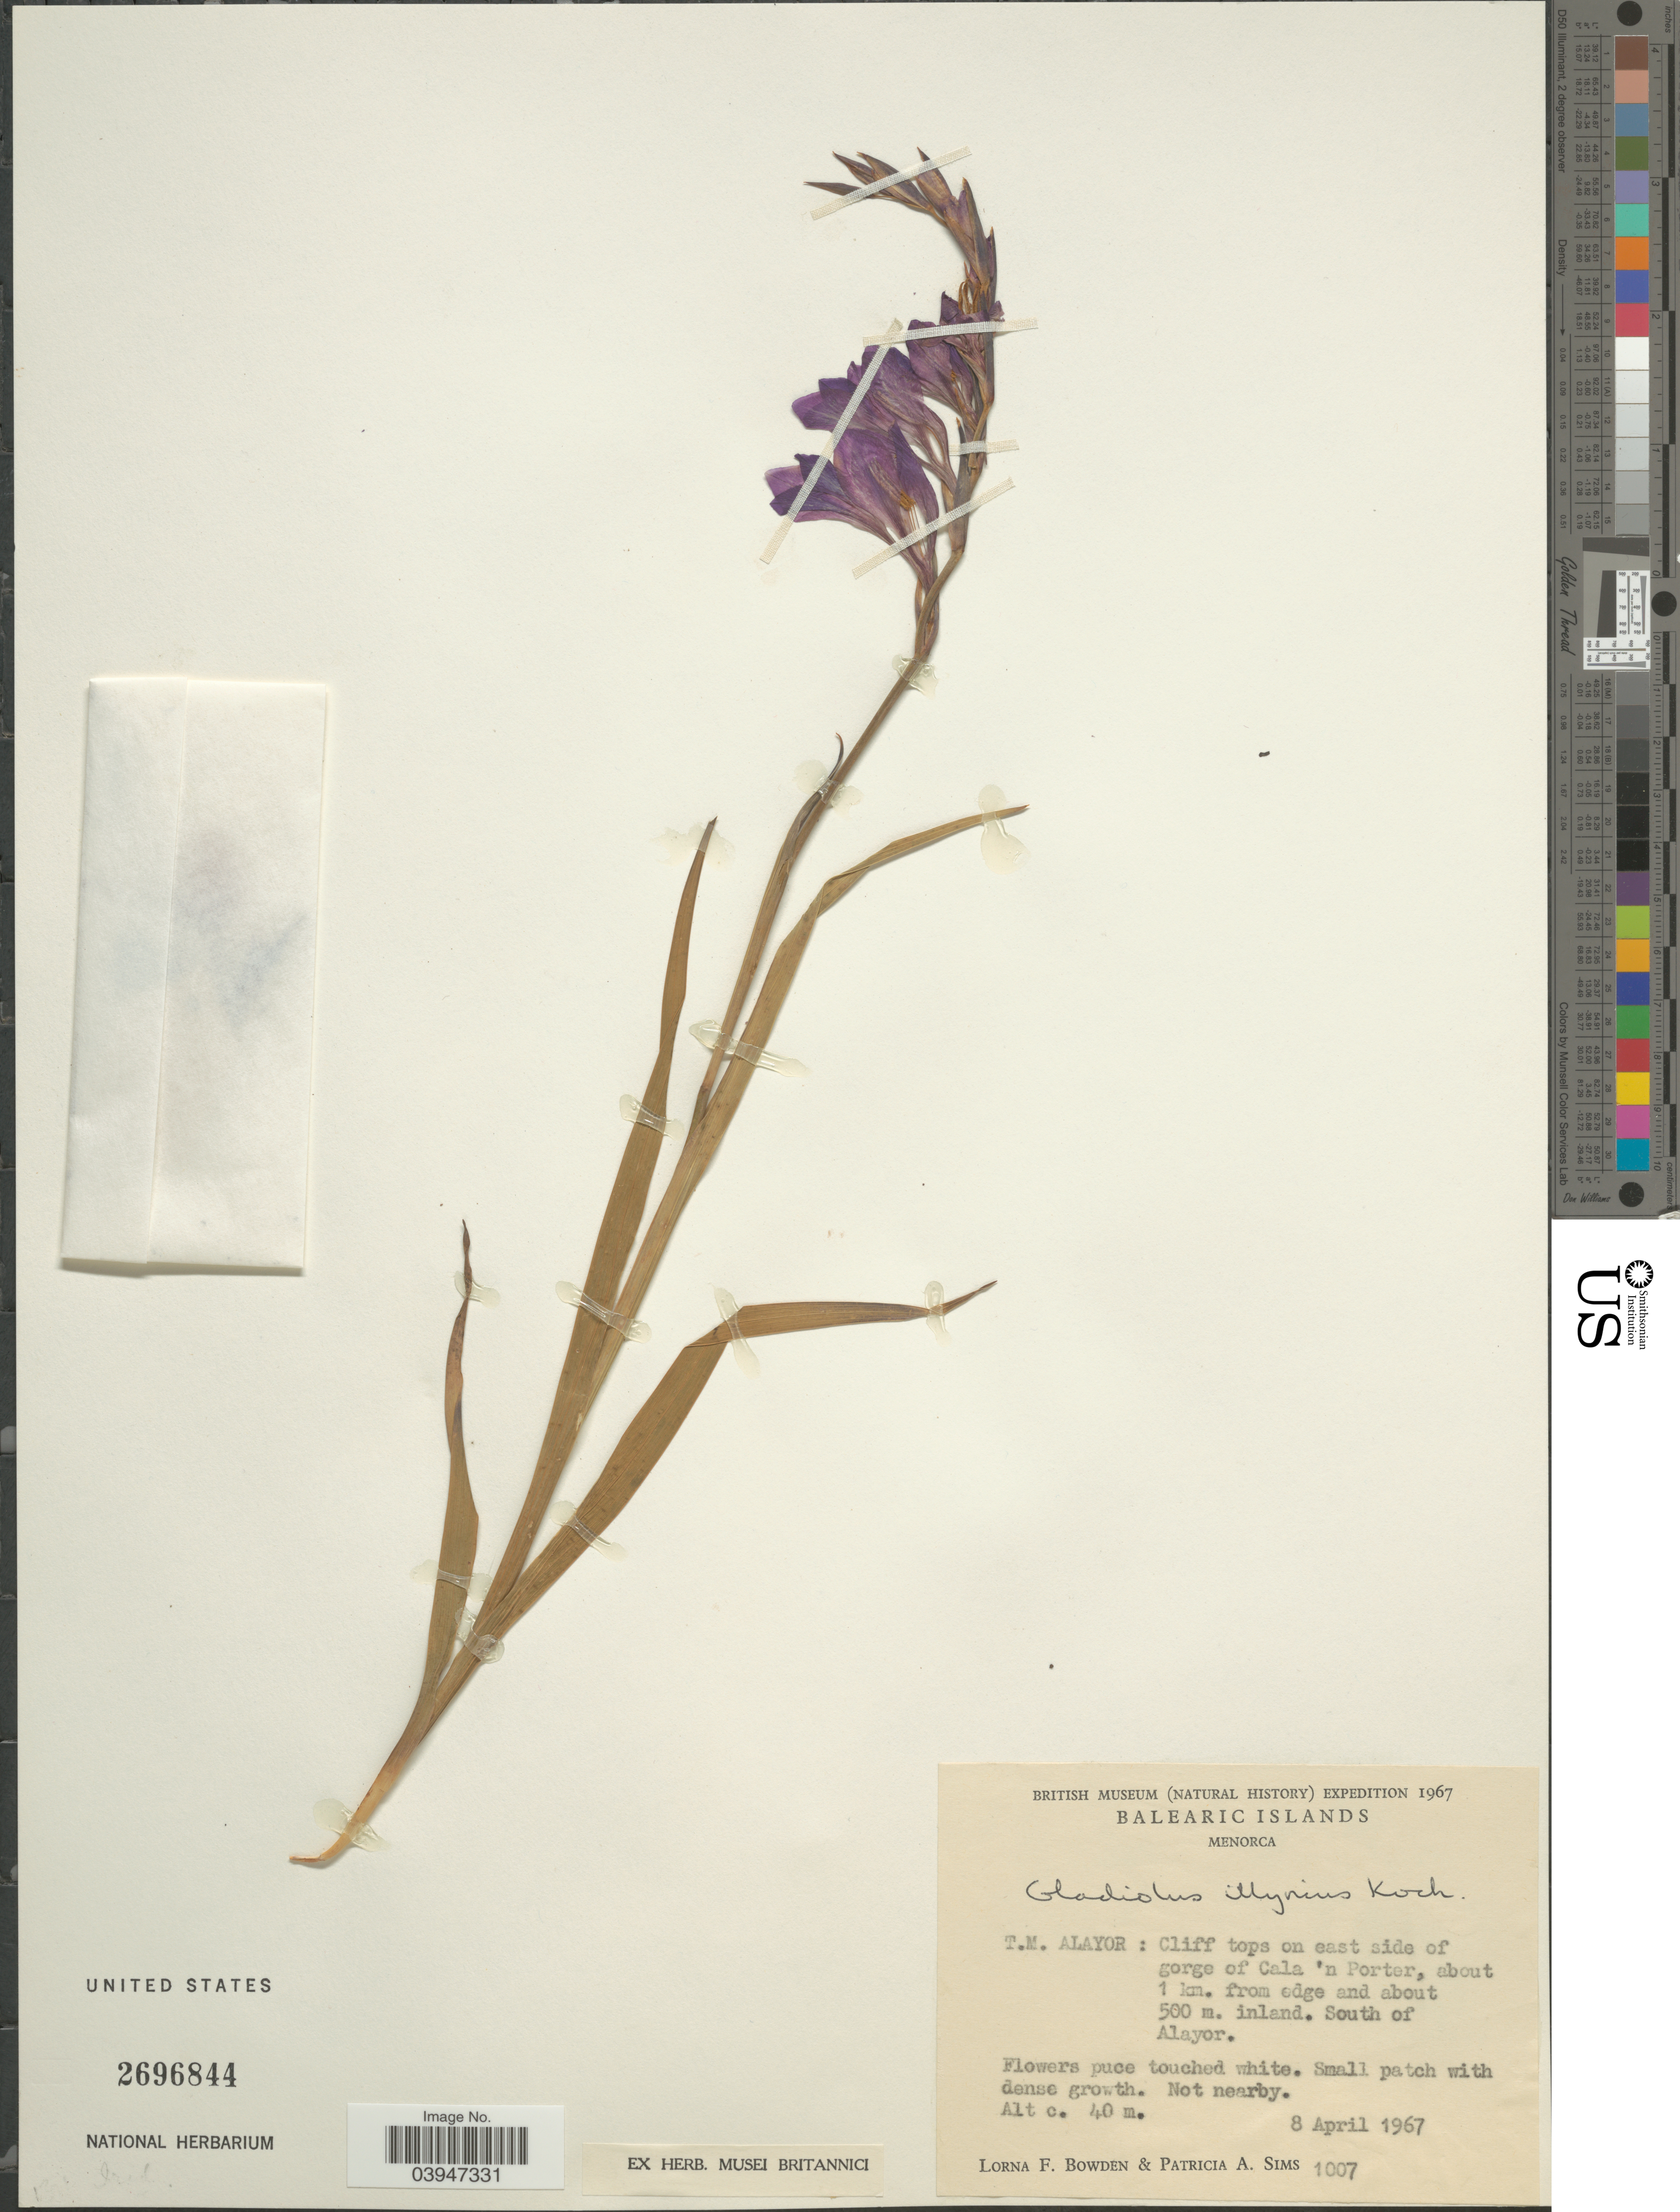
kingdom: Plantae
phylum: Tracheophyta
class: Liliopsida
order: Asparagales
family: Iridaceae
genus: Gladiolus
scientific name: Gladiolus illyricus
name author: W.D.J. Koch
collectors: L. F. Bowden & P. A. Sims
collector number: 1007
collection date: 1967-04-08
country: Spain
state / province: Islas Baleares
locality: Balearic Islands. Menorca. T.M. Alayor: Cliff tops on east side of gorge of Cala 'n Porter, about 1 km. from edge and about 500m. inland. South of Alayor.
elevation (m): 40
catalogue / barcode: US 2696844